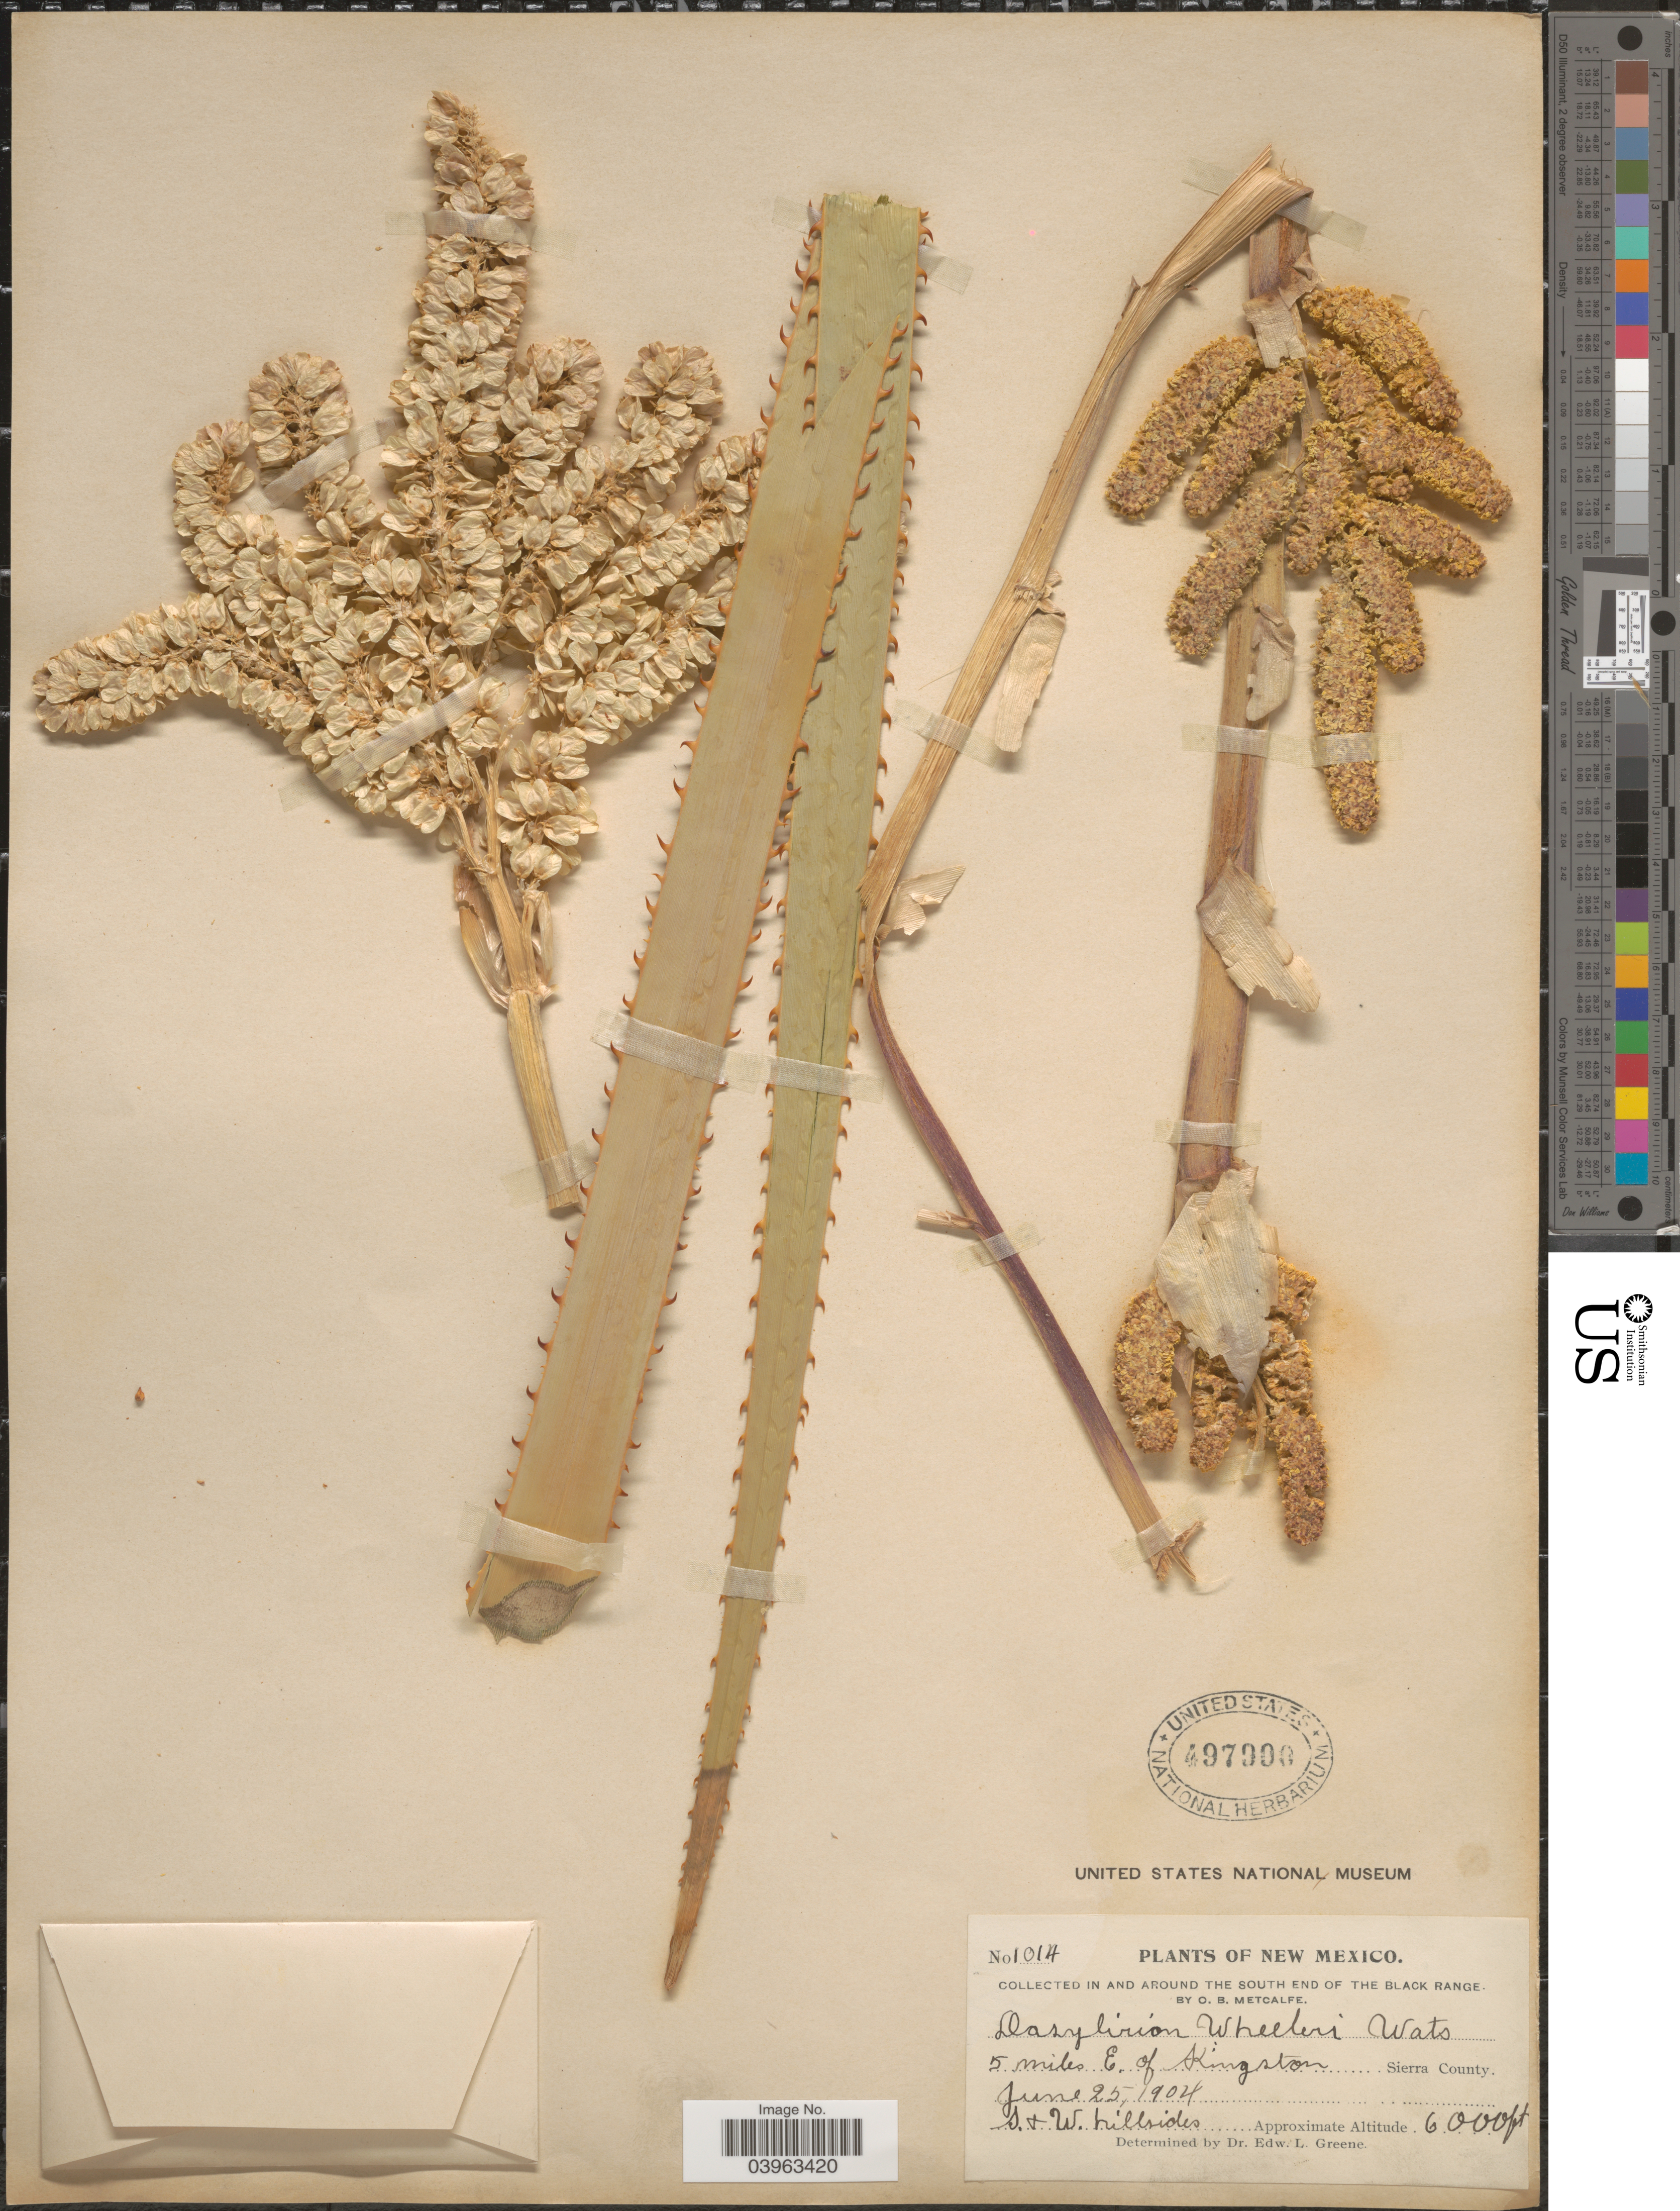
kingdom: Plantae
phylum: Tracheophyta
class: Liliopsida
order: Asparagales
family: Asparagaceae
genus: Dasylirion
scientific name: Dasylirion wheeleri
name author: S. Watson ex Rothr.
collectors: O. B. Metcalfe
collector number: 1014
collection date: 1904-06-25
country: United States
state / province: New Mexico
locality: In and around the South End of The Black Range. 5 miles E. of Kingston. Sierra County. S & W hillsides.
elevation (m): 1829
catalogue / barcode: US 497900